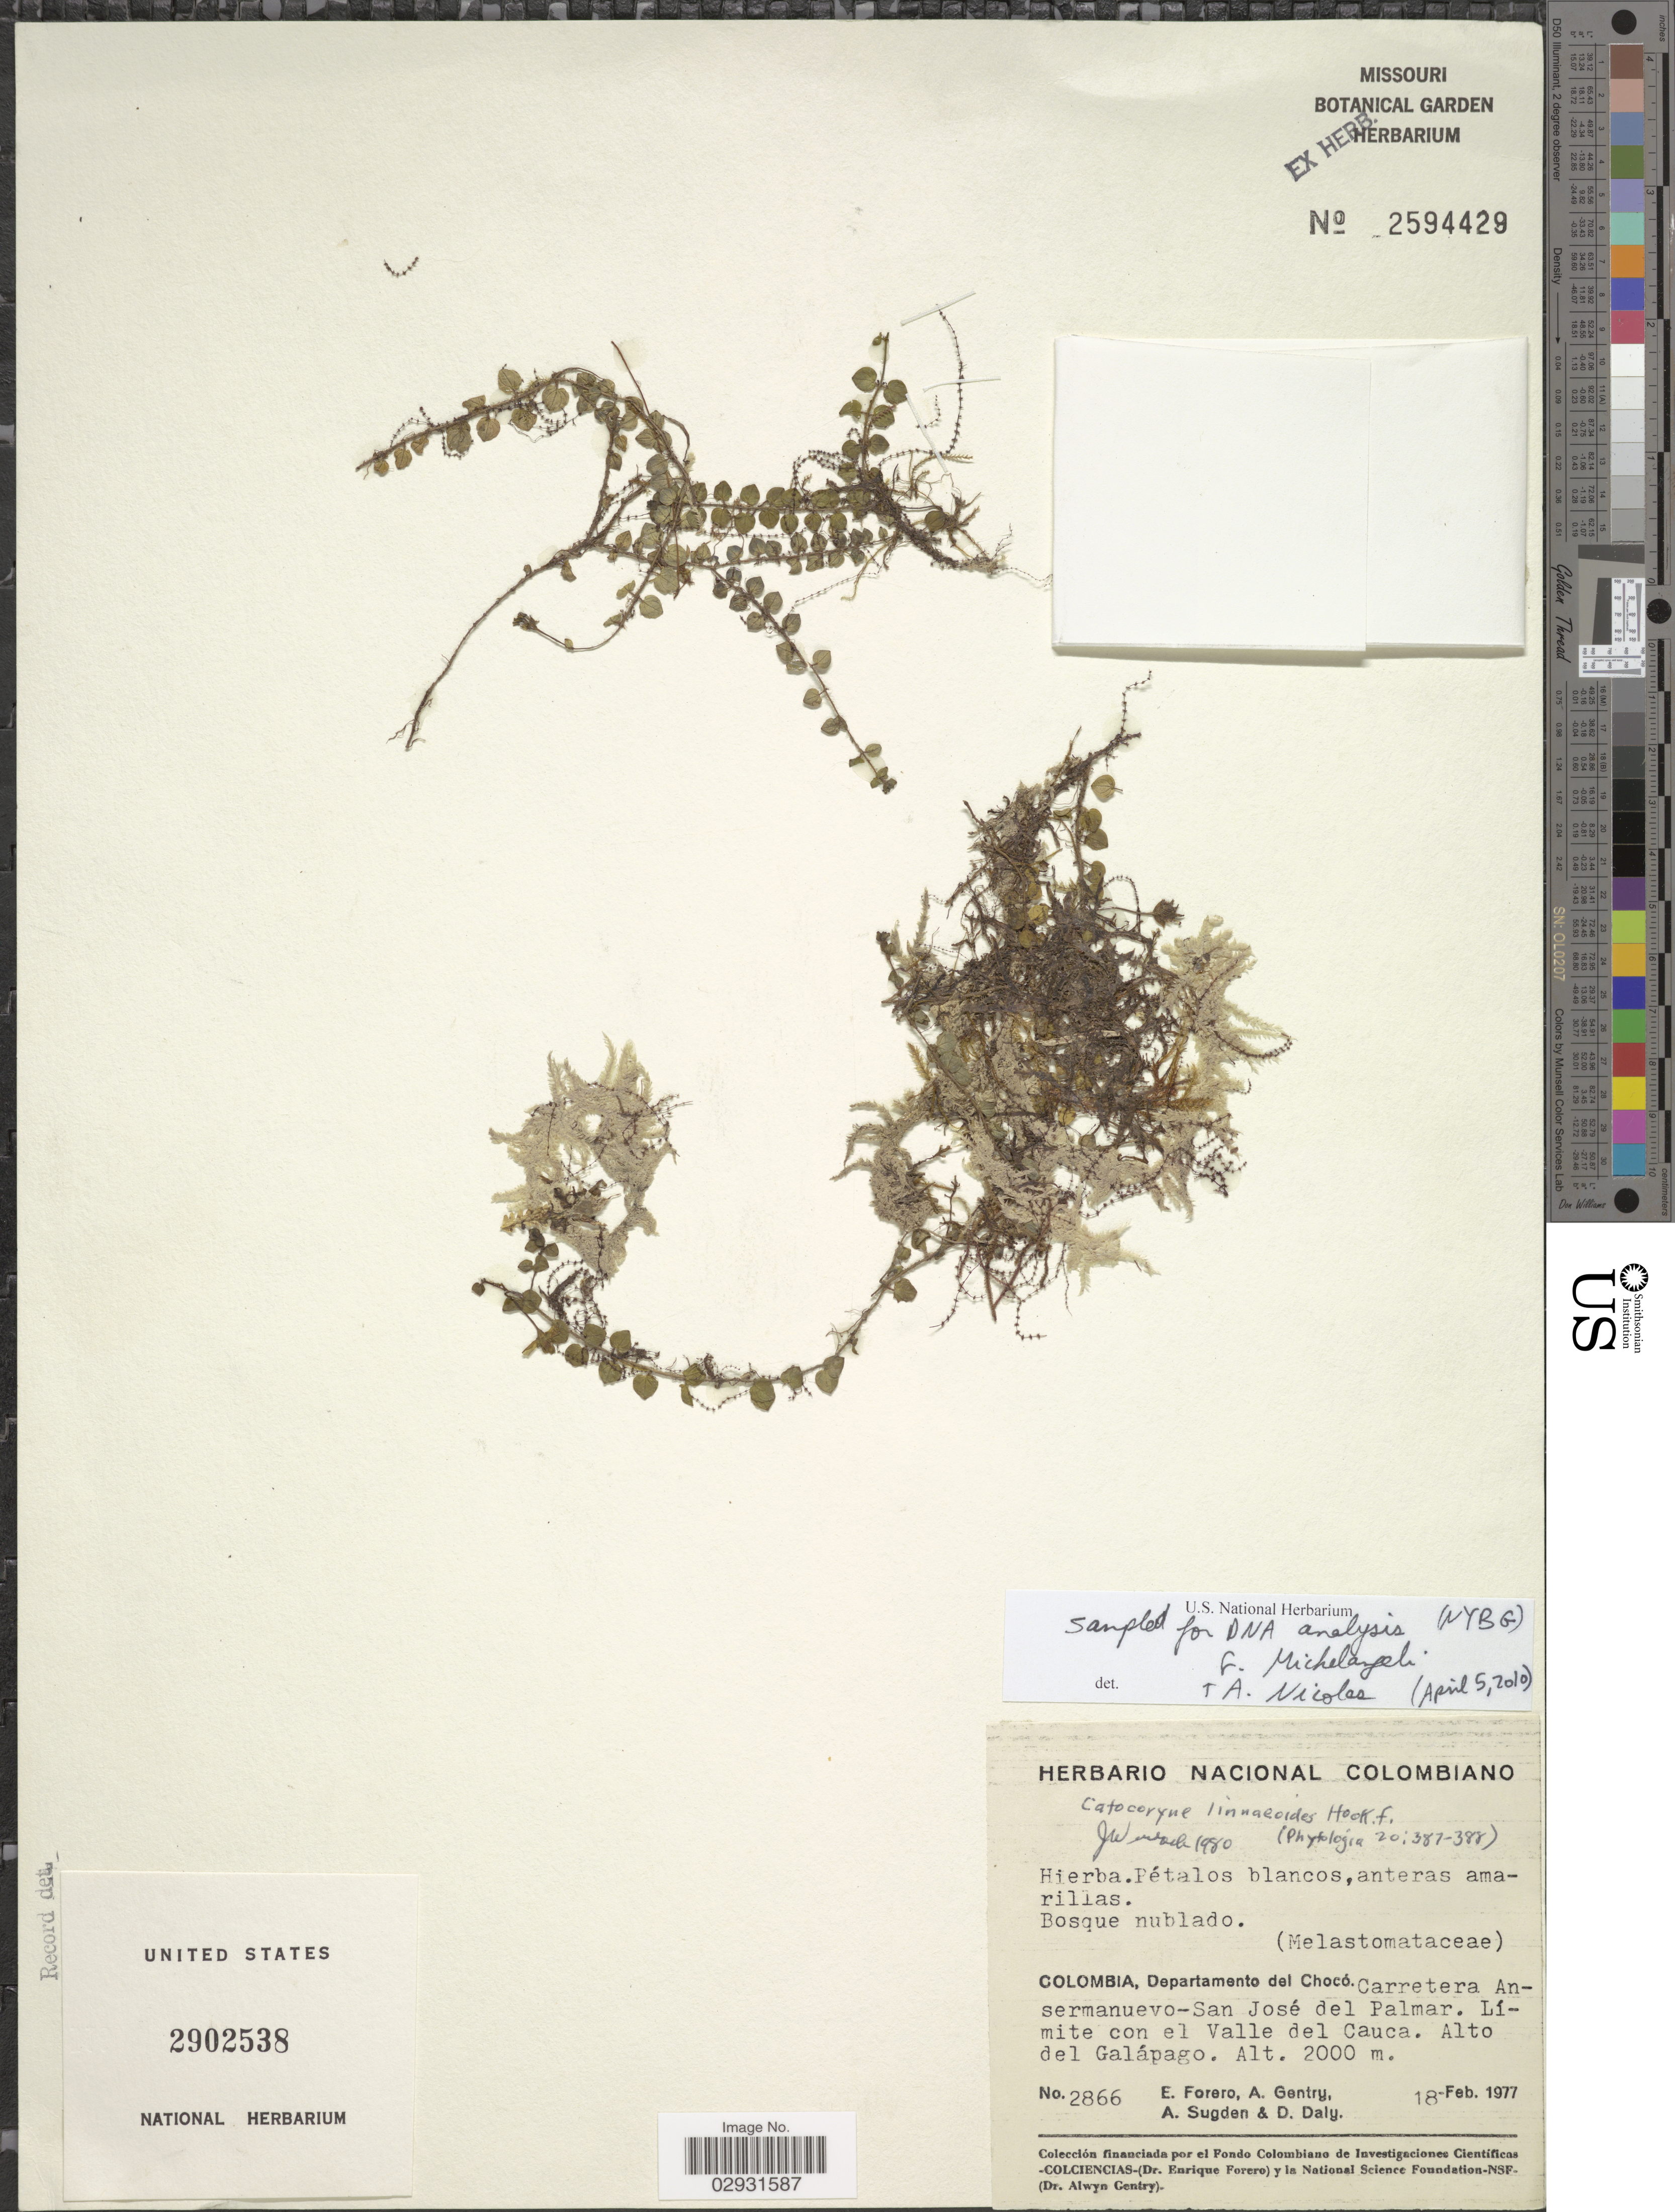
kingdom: Plantae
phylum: Tracheophyta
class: Magnoliopsida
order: Myrtales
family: Melastomataceae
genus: Miconia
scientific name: Miconia linneoides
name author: (Hook. f.) Michelang.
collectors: E. Forero, A. H. Gentry, A. Sugden & D. C. Daly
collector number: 2866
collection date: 1977-02-18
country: Colombia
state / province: Chocó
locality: Departamento del Chocó. Carretera Ansermanuevo-San José del Palmar. Límite con el Valle del Cauca. Alto del Galápago.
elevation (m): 2000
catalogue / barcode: US 2902538